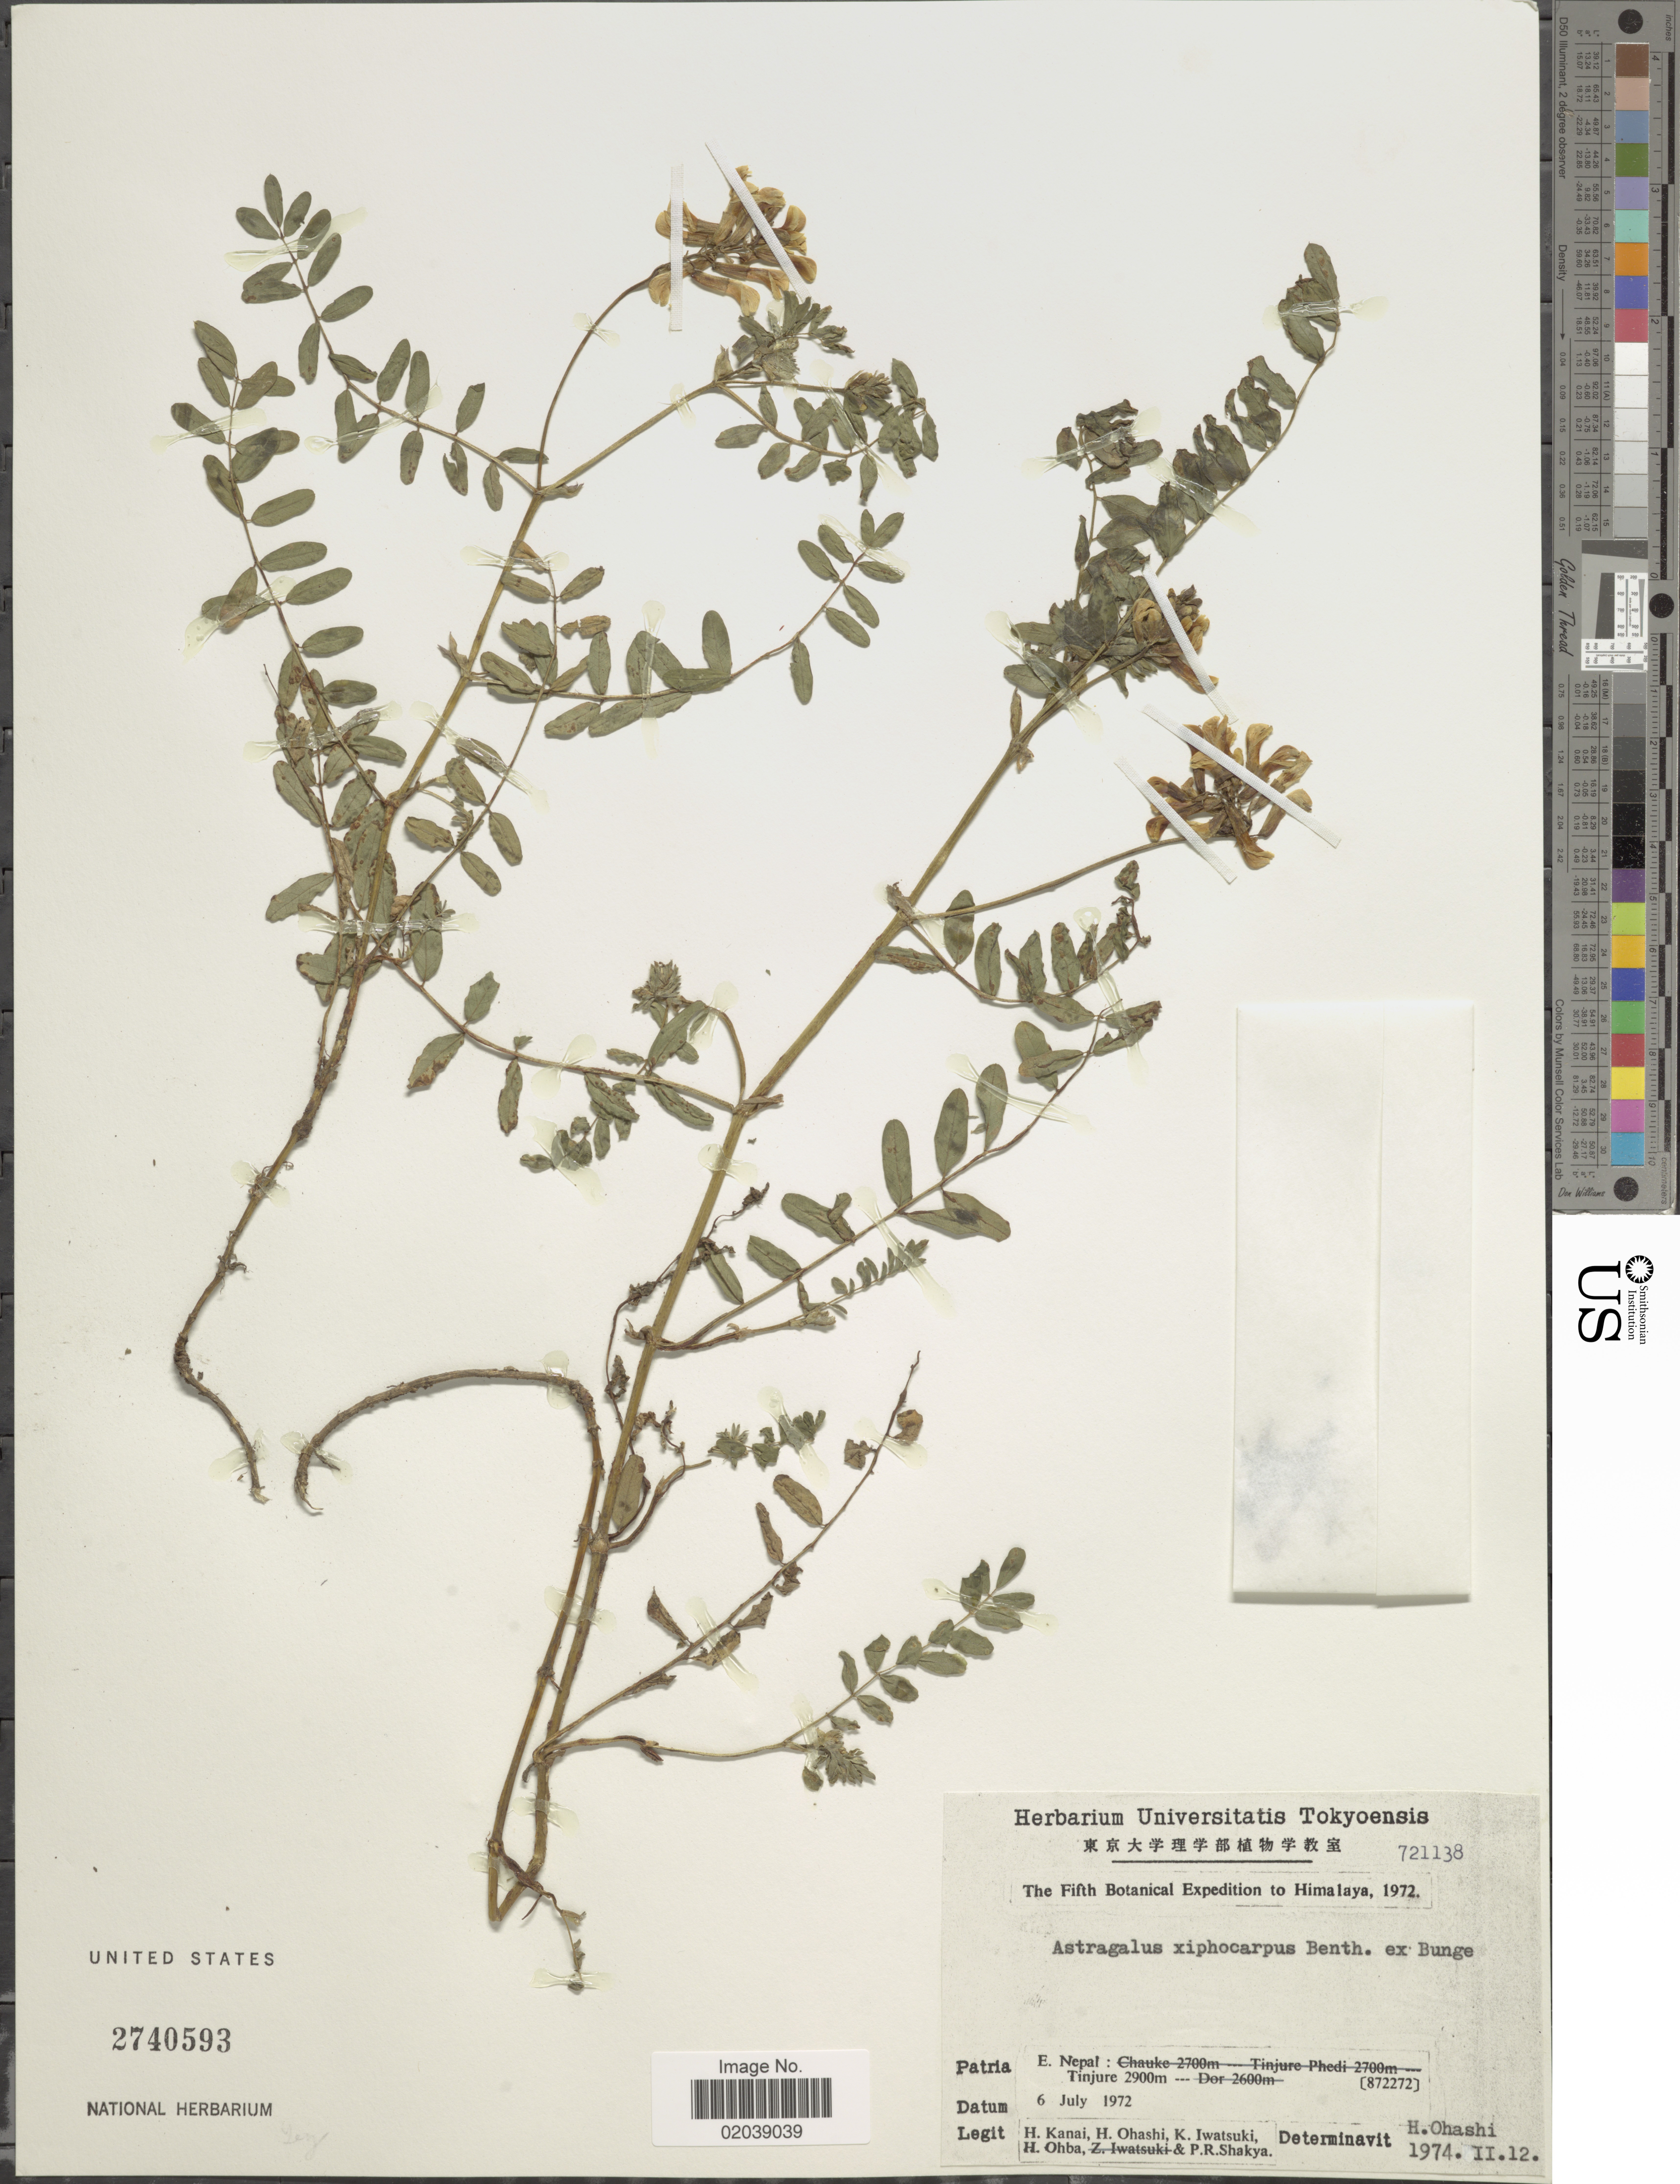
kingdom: Plantae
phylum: Tracheophyta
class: Magnoliopsida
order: Fabales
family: Fabaceae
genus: Astragalus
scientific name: Astragalus xiphocarpus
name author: Benth. ex Bunge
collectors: H. Kanai, H. Ohashi, K. Iwatsuki, H. Ohba & P. Shakya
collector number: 721138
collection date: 1972-07-06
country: Nepal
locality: E. Nepal: Tinjure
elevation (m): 2900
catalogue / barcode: US 2740593